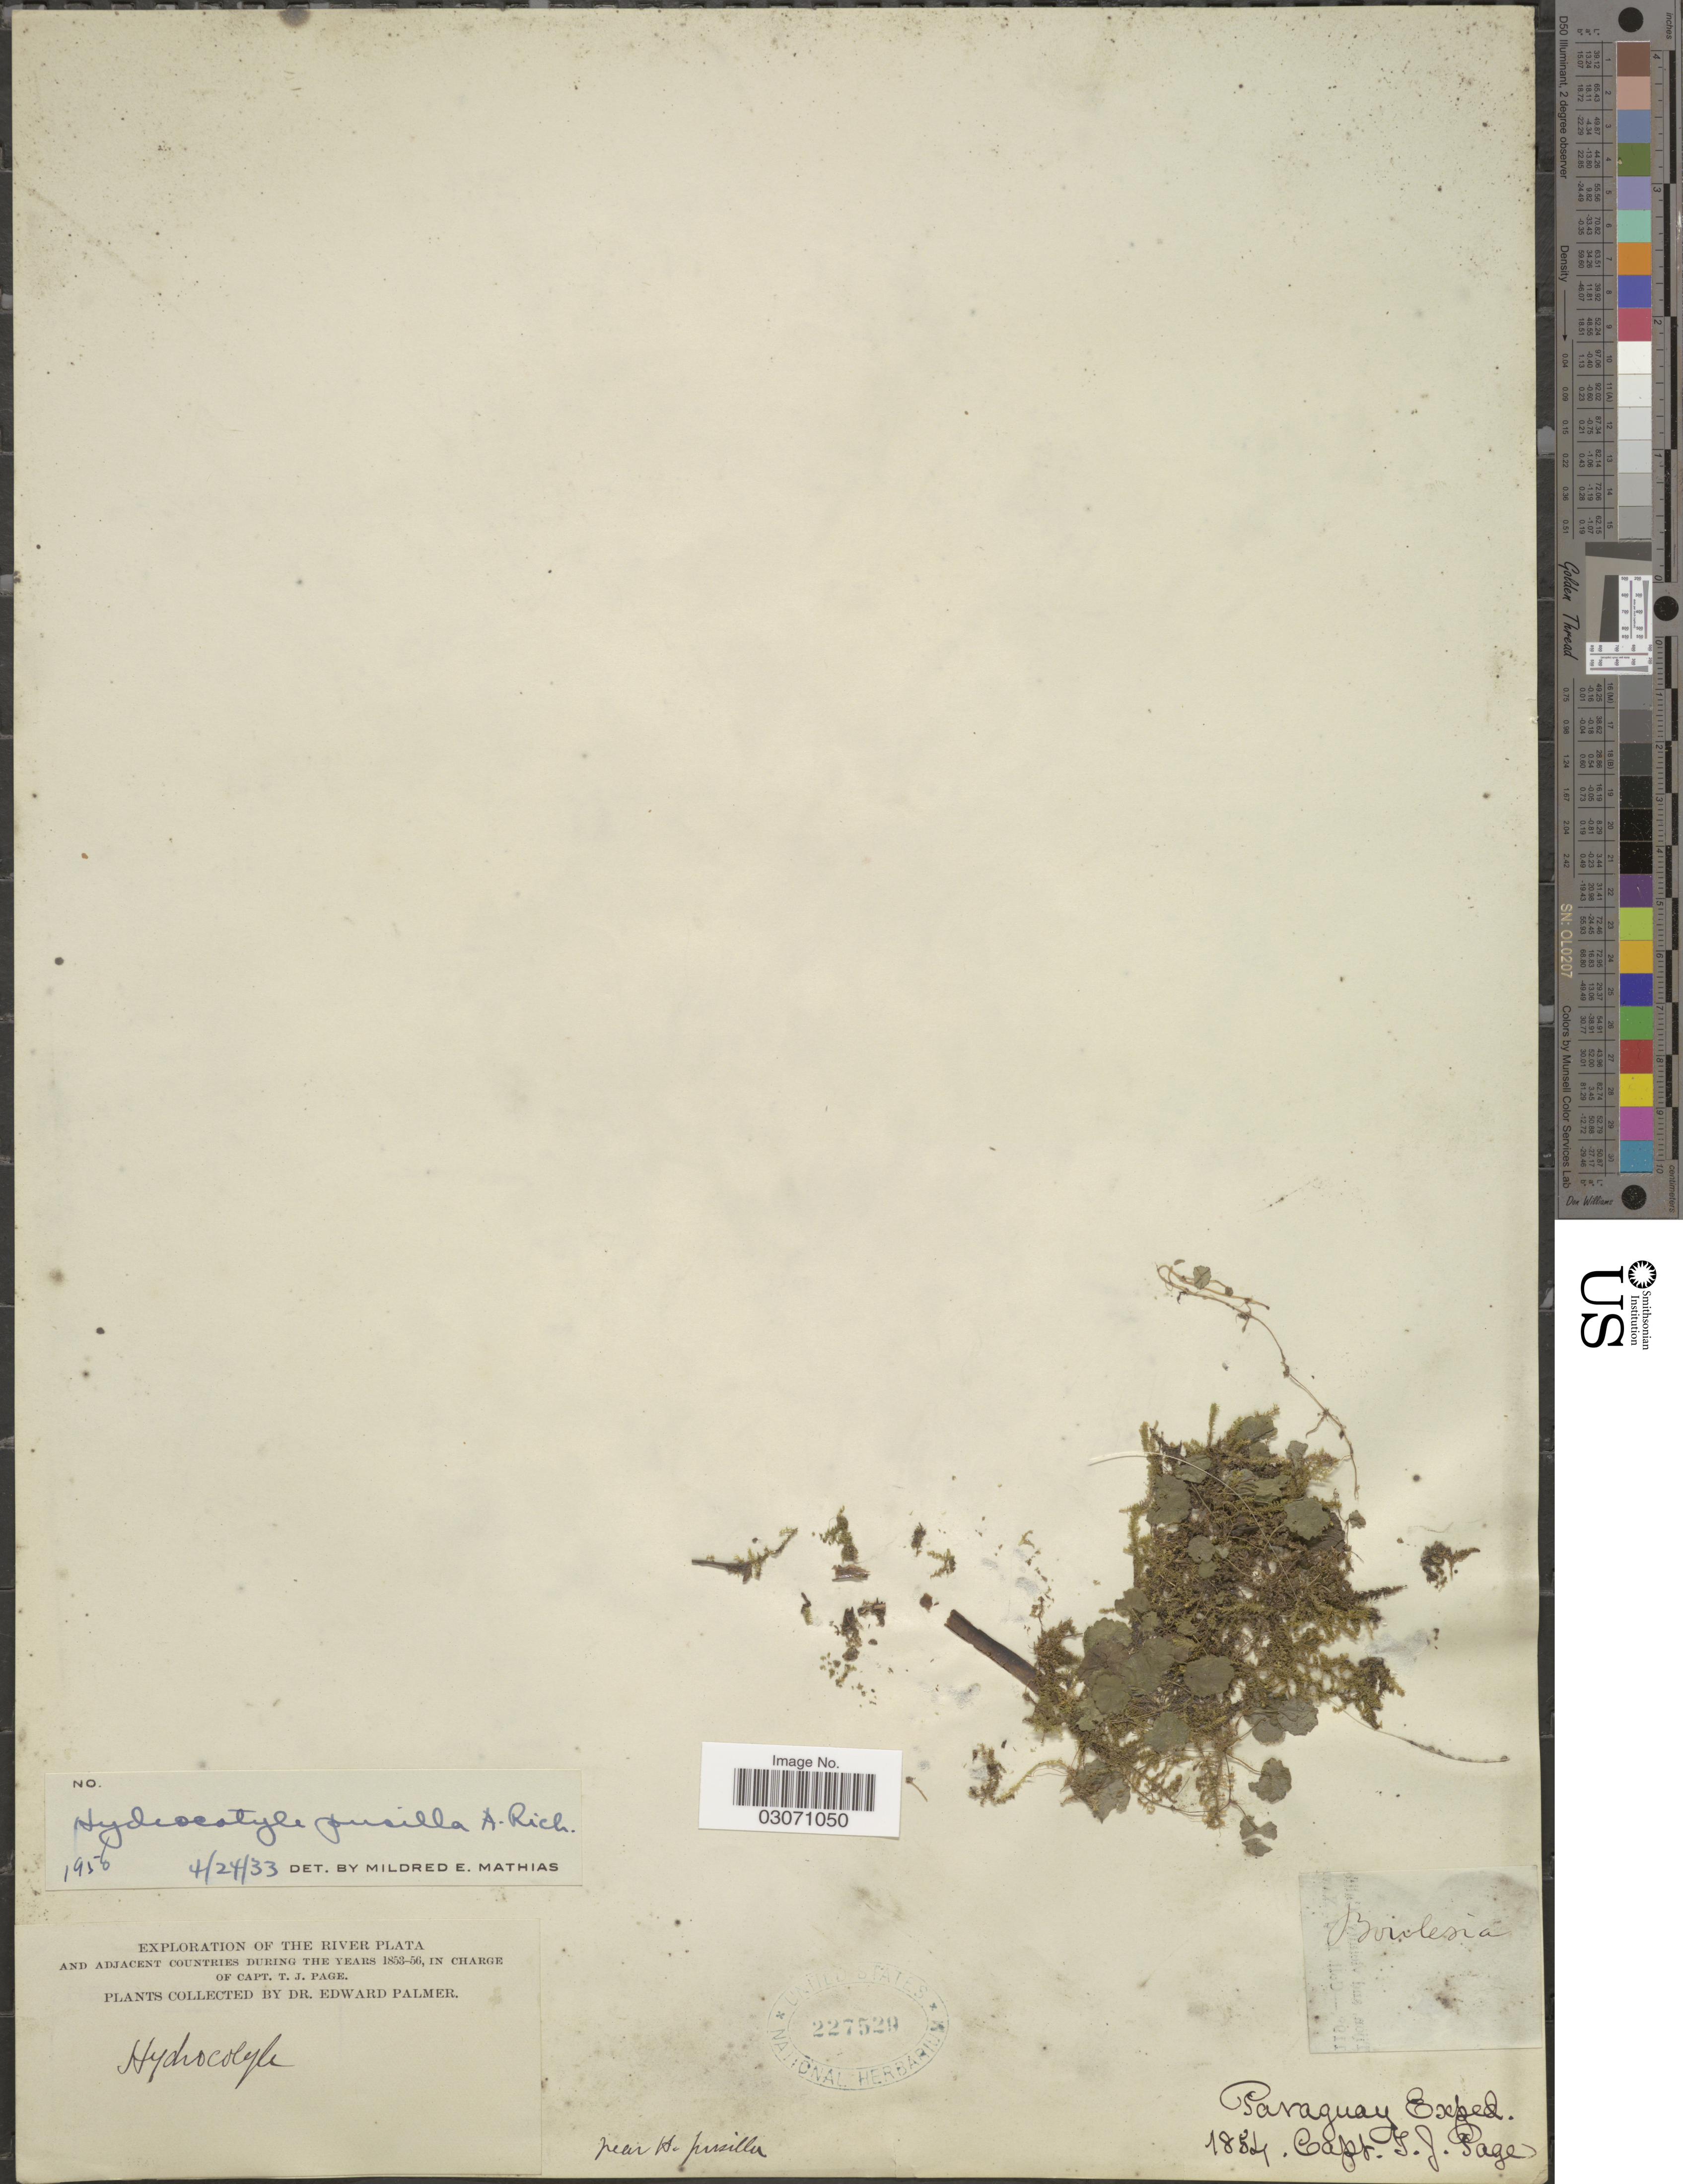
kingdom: Plantae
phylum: Tracheophyta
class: Magnoliopsida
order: Apiales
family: Araliaceae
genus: Hydrocotyle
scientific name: Hydrocotyle pusilla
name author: A. Rich.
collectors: E. Palmer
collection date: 1854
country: Paraguay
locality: The River Plata and Adjacent Countries, near H. pusilla.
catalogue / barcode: US 227529